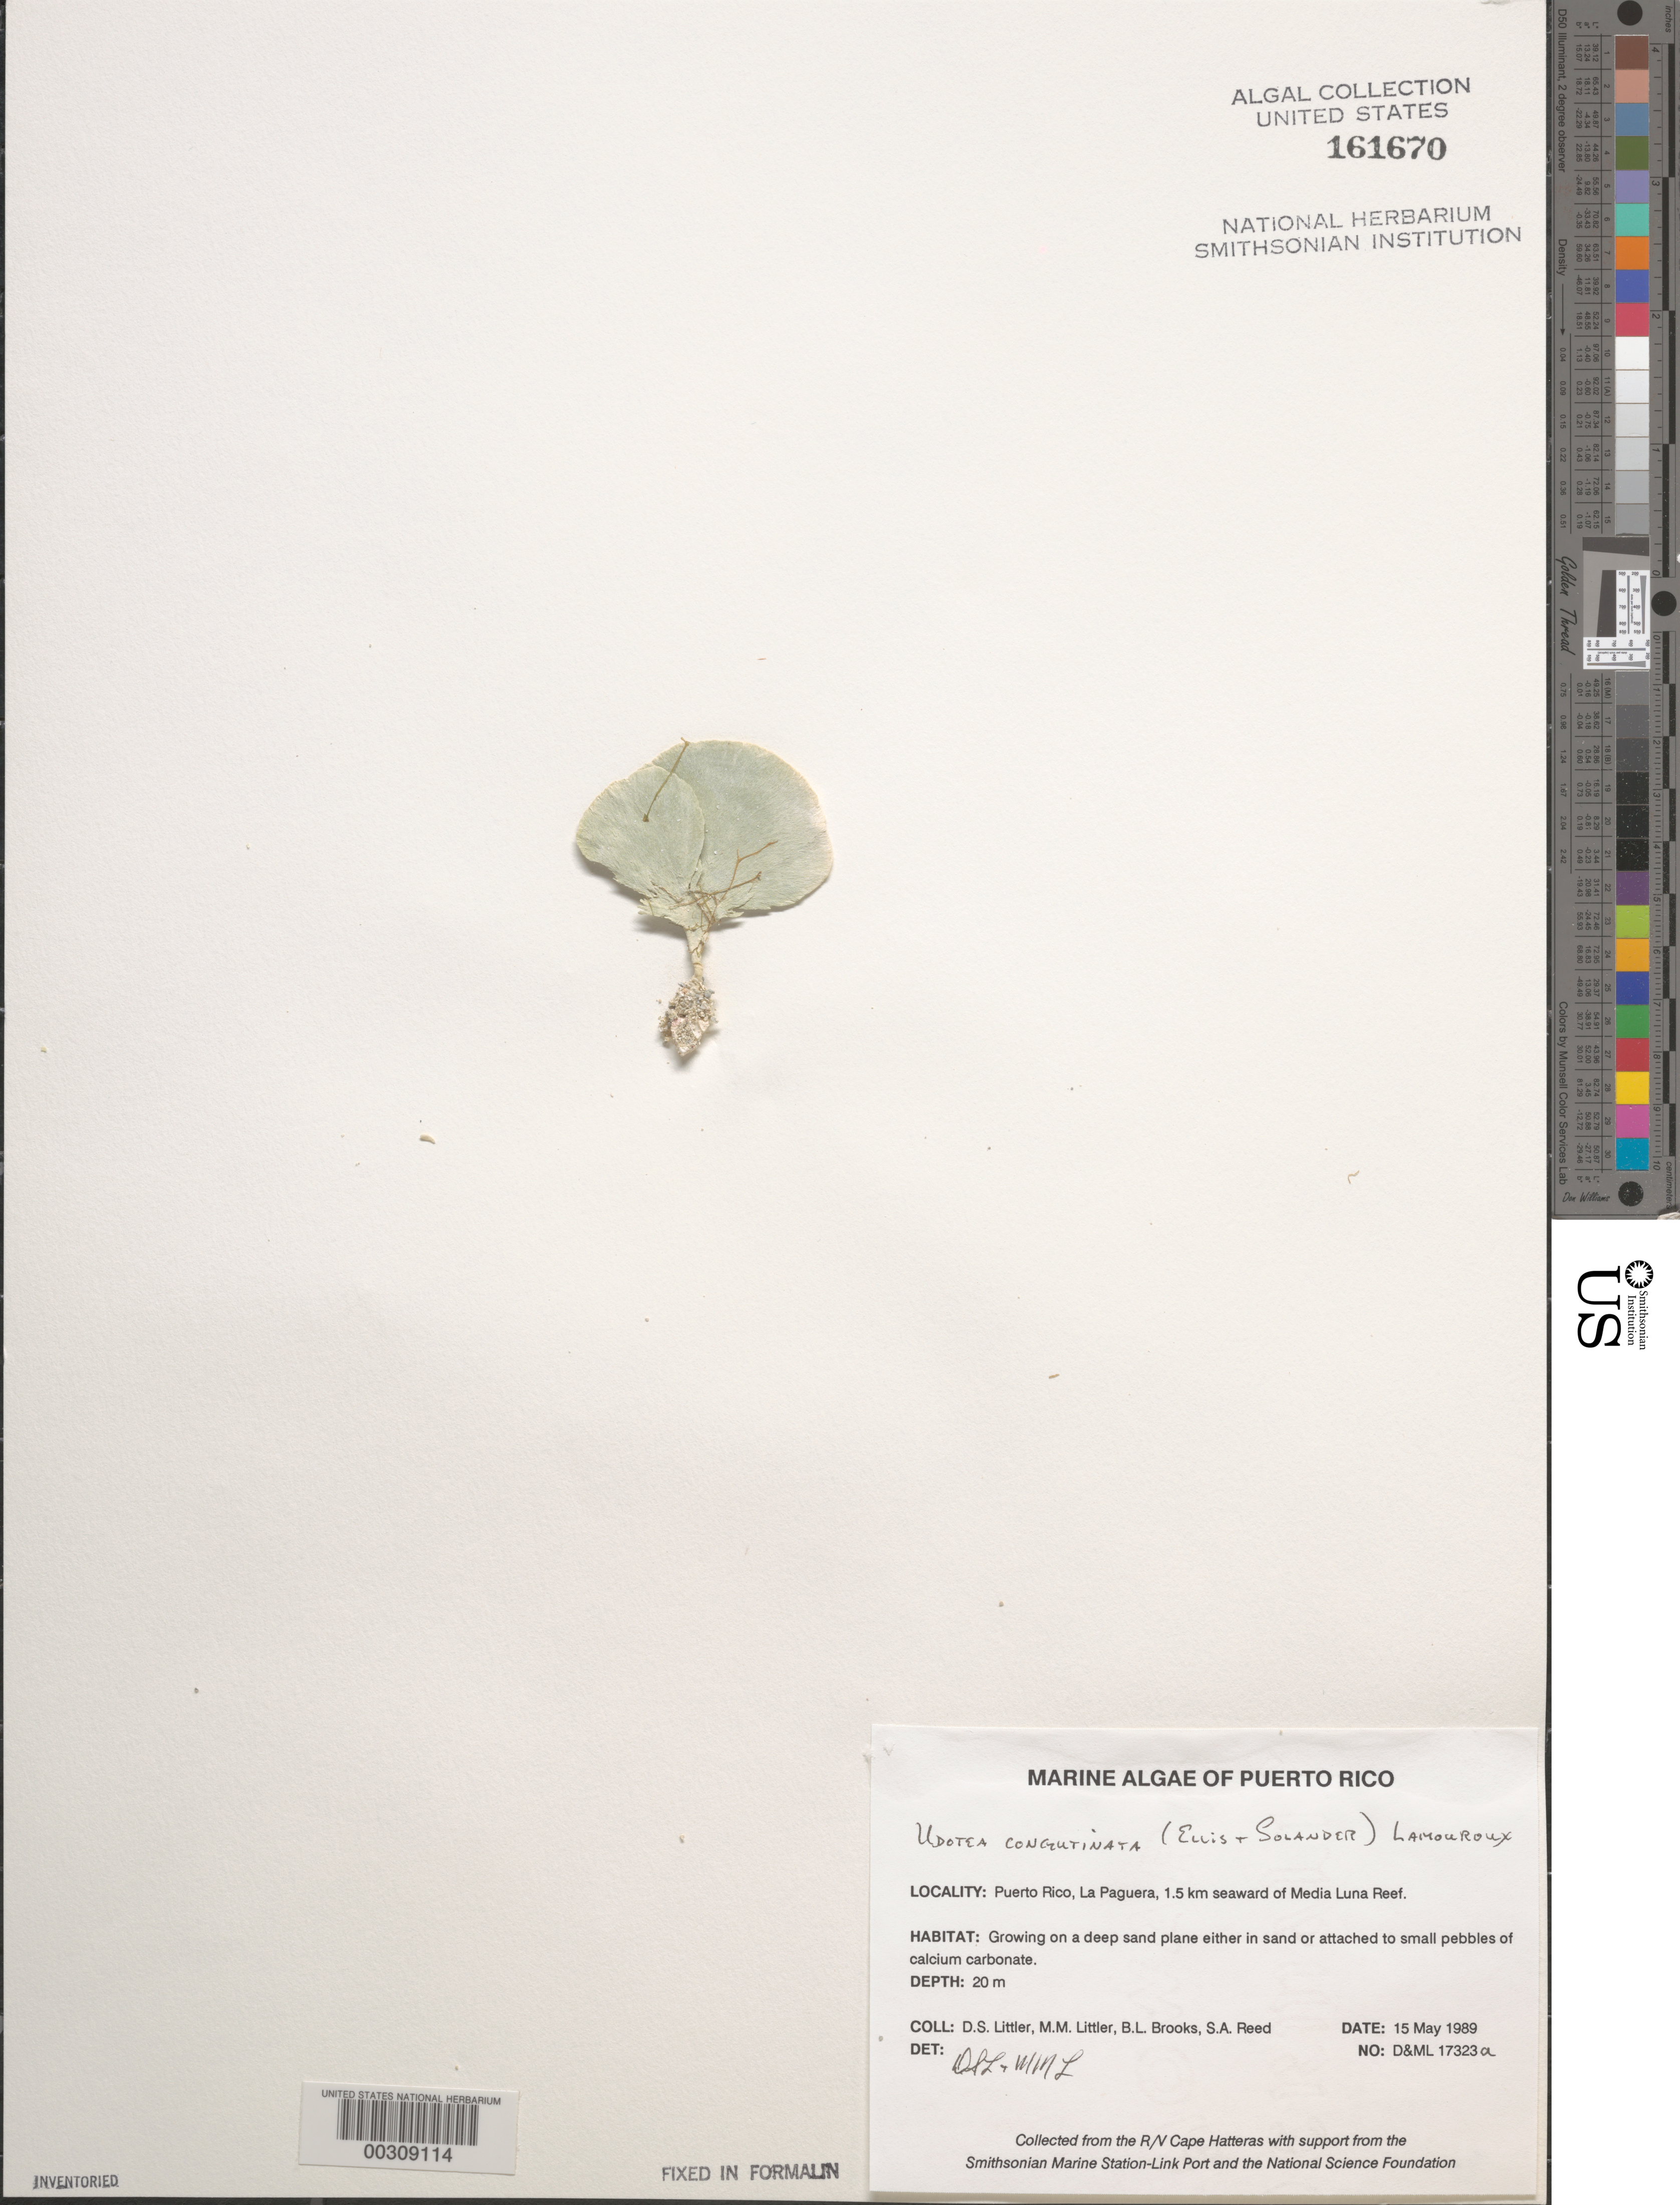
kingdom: Plantae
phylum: Chlorophyta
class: Ulvophyceae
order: Bryopsidales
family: Udoteaceae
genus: Udotea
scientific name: Udotea conglutinata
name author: (Ellis & Sol.) J.V.Lamouroux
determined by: Littler, D. S.; Littler, M. M.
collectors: D. S. Littler, M. M. Littler, B. Brooks & S. Reed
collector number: D&ML 17323a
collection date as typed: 15 May 1989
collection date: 1989-05-15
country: Puerto Rico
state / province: Lajas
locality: La Parguera, 1.5 km seaward of Media Luna Reef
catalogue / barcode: US 161670